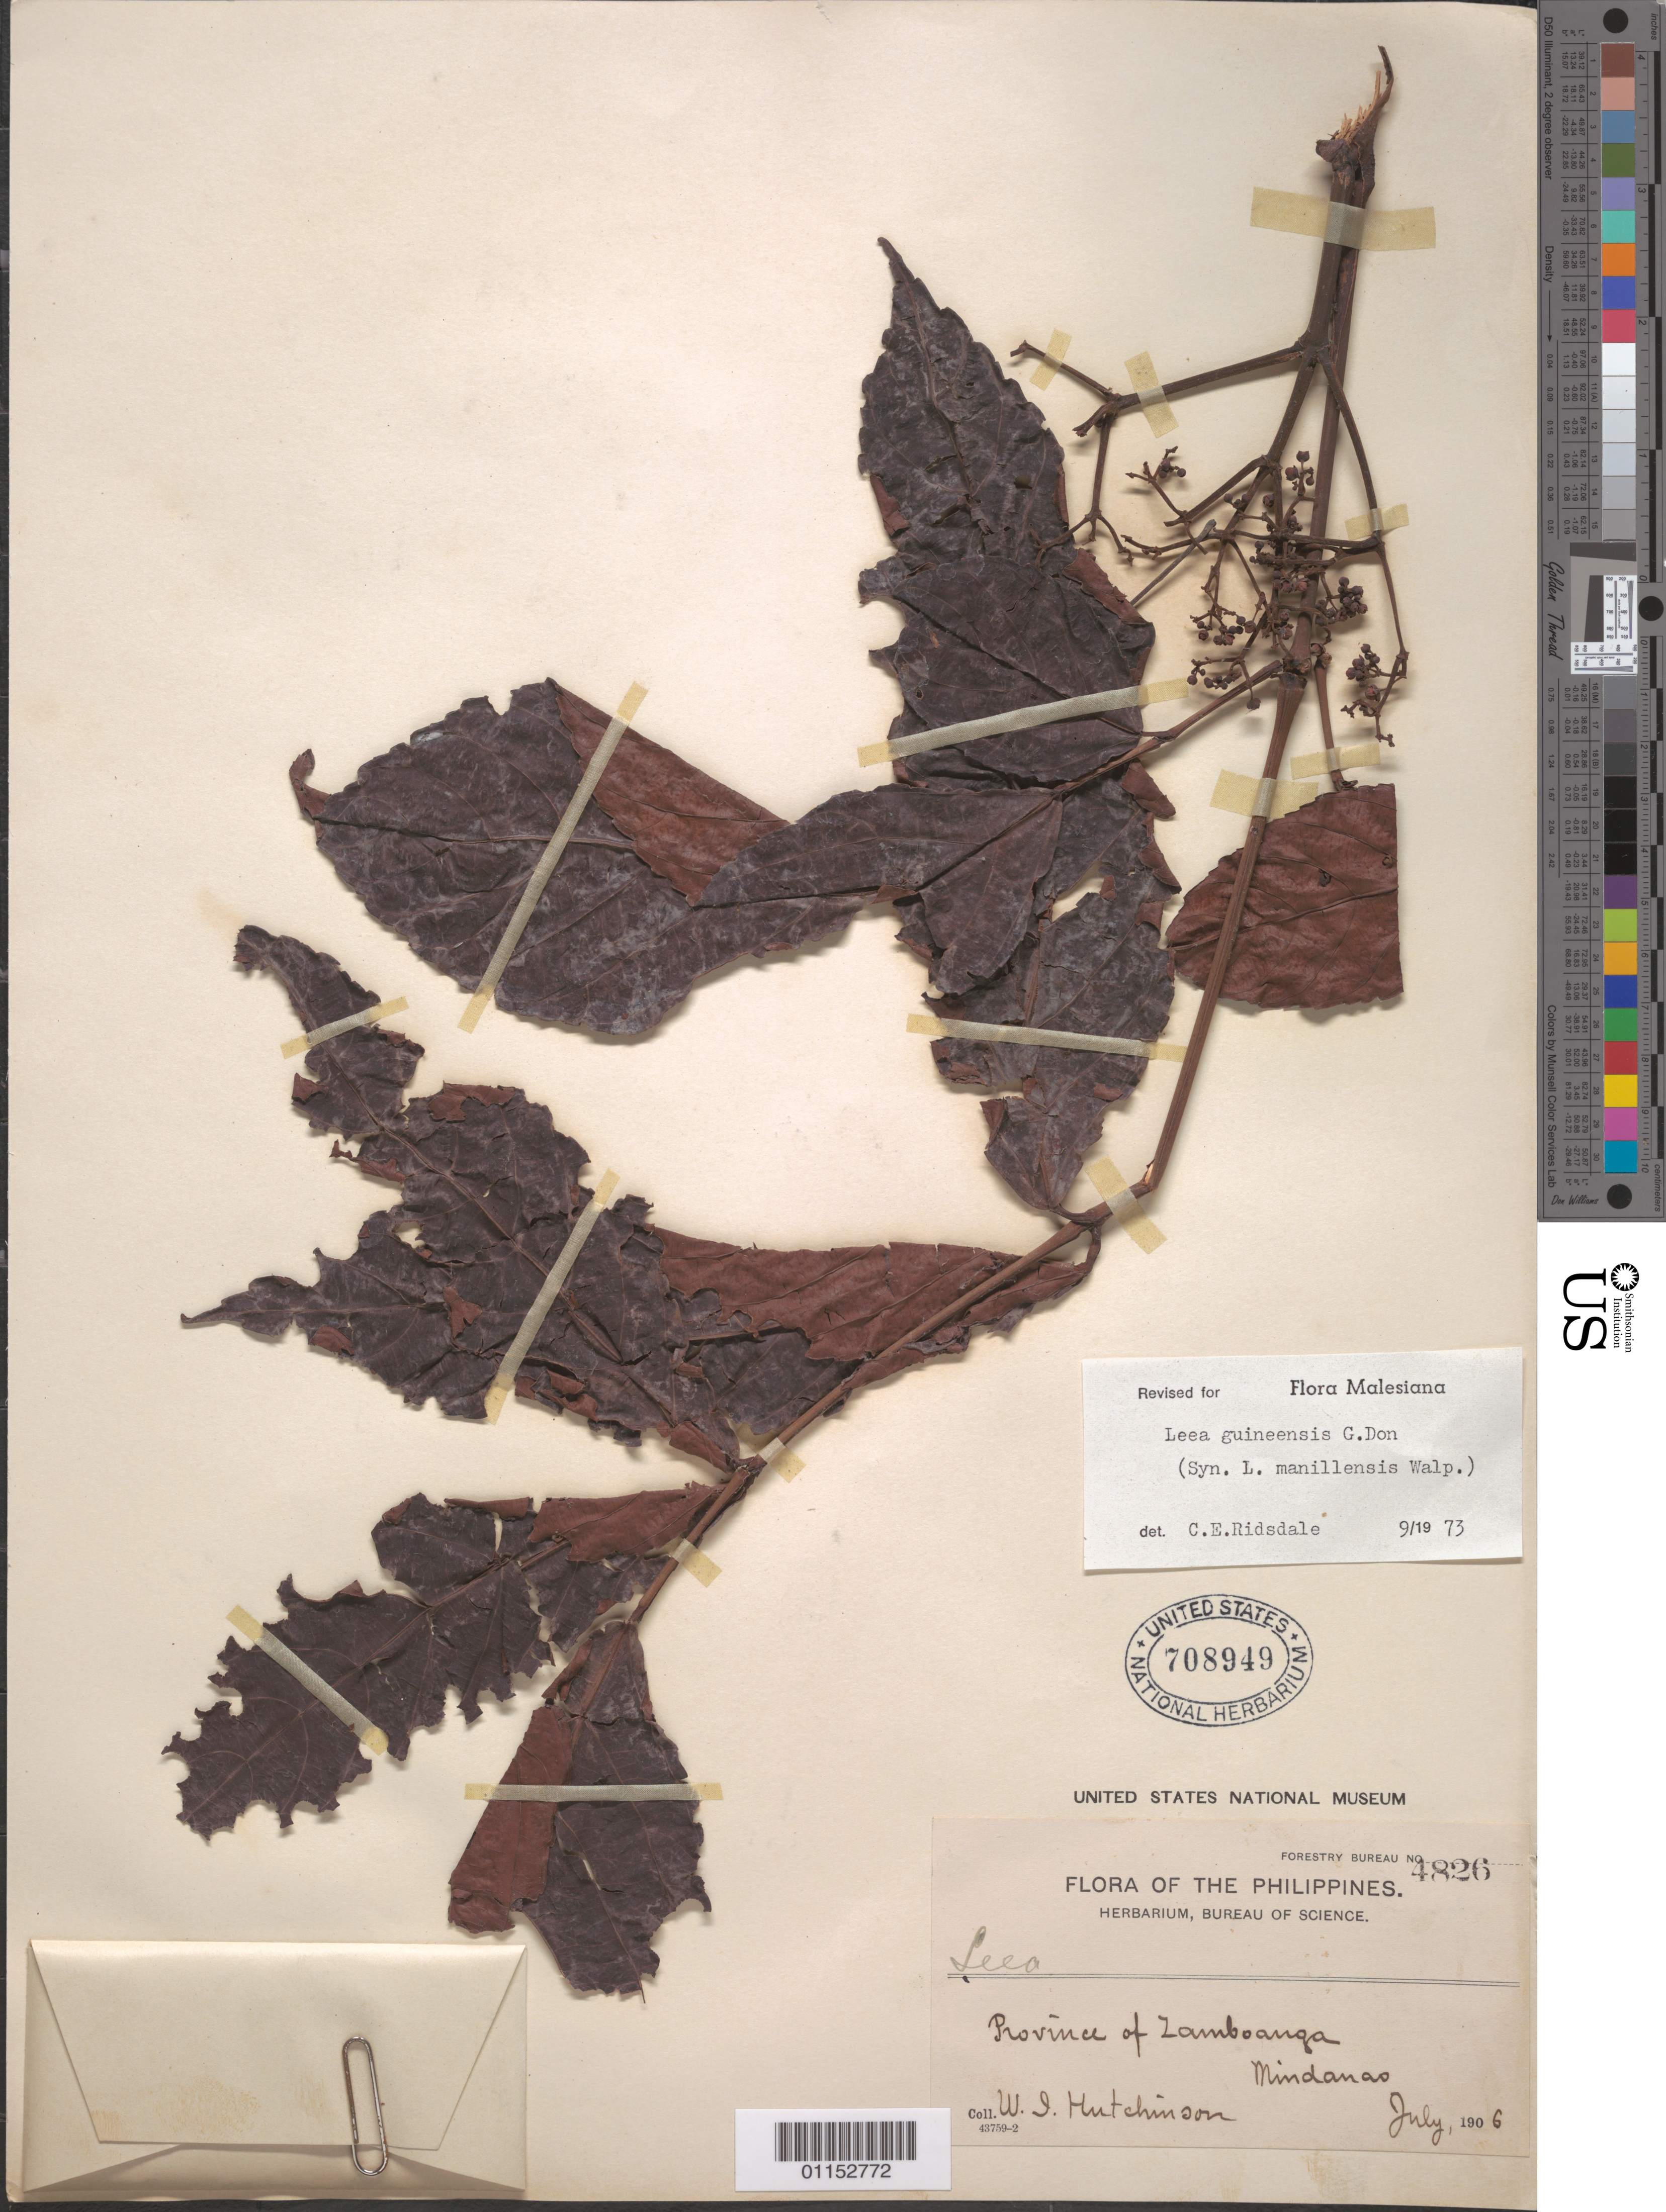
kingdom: Plantae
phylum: Tracheophyta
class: Magnoliopsida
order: Vitales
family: Vitaceae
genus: Leea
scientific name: Leea guineensis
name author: G. Don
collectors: W. I. Hutchinson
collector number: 4826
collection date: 1906-07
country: Philippines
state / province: Zamboanga Peninsula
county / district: Zamboanga del Sur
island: Mindanao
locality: Zamboanga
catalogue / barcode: US 708949